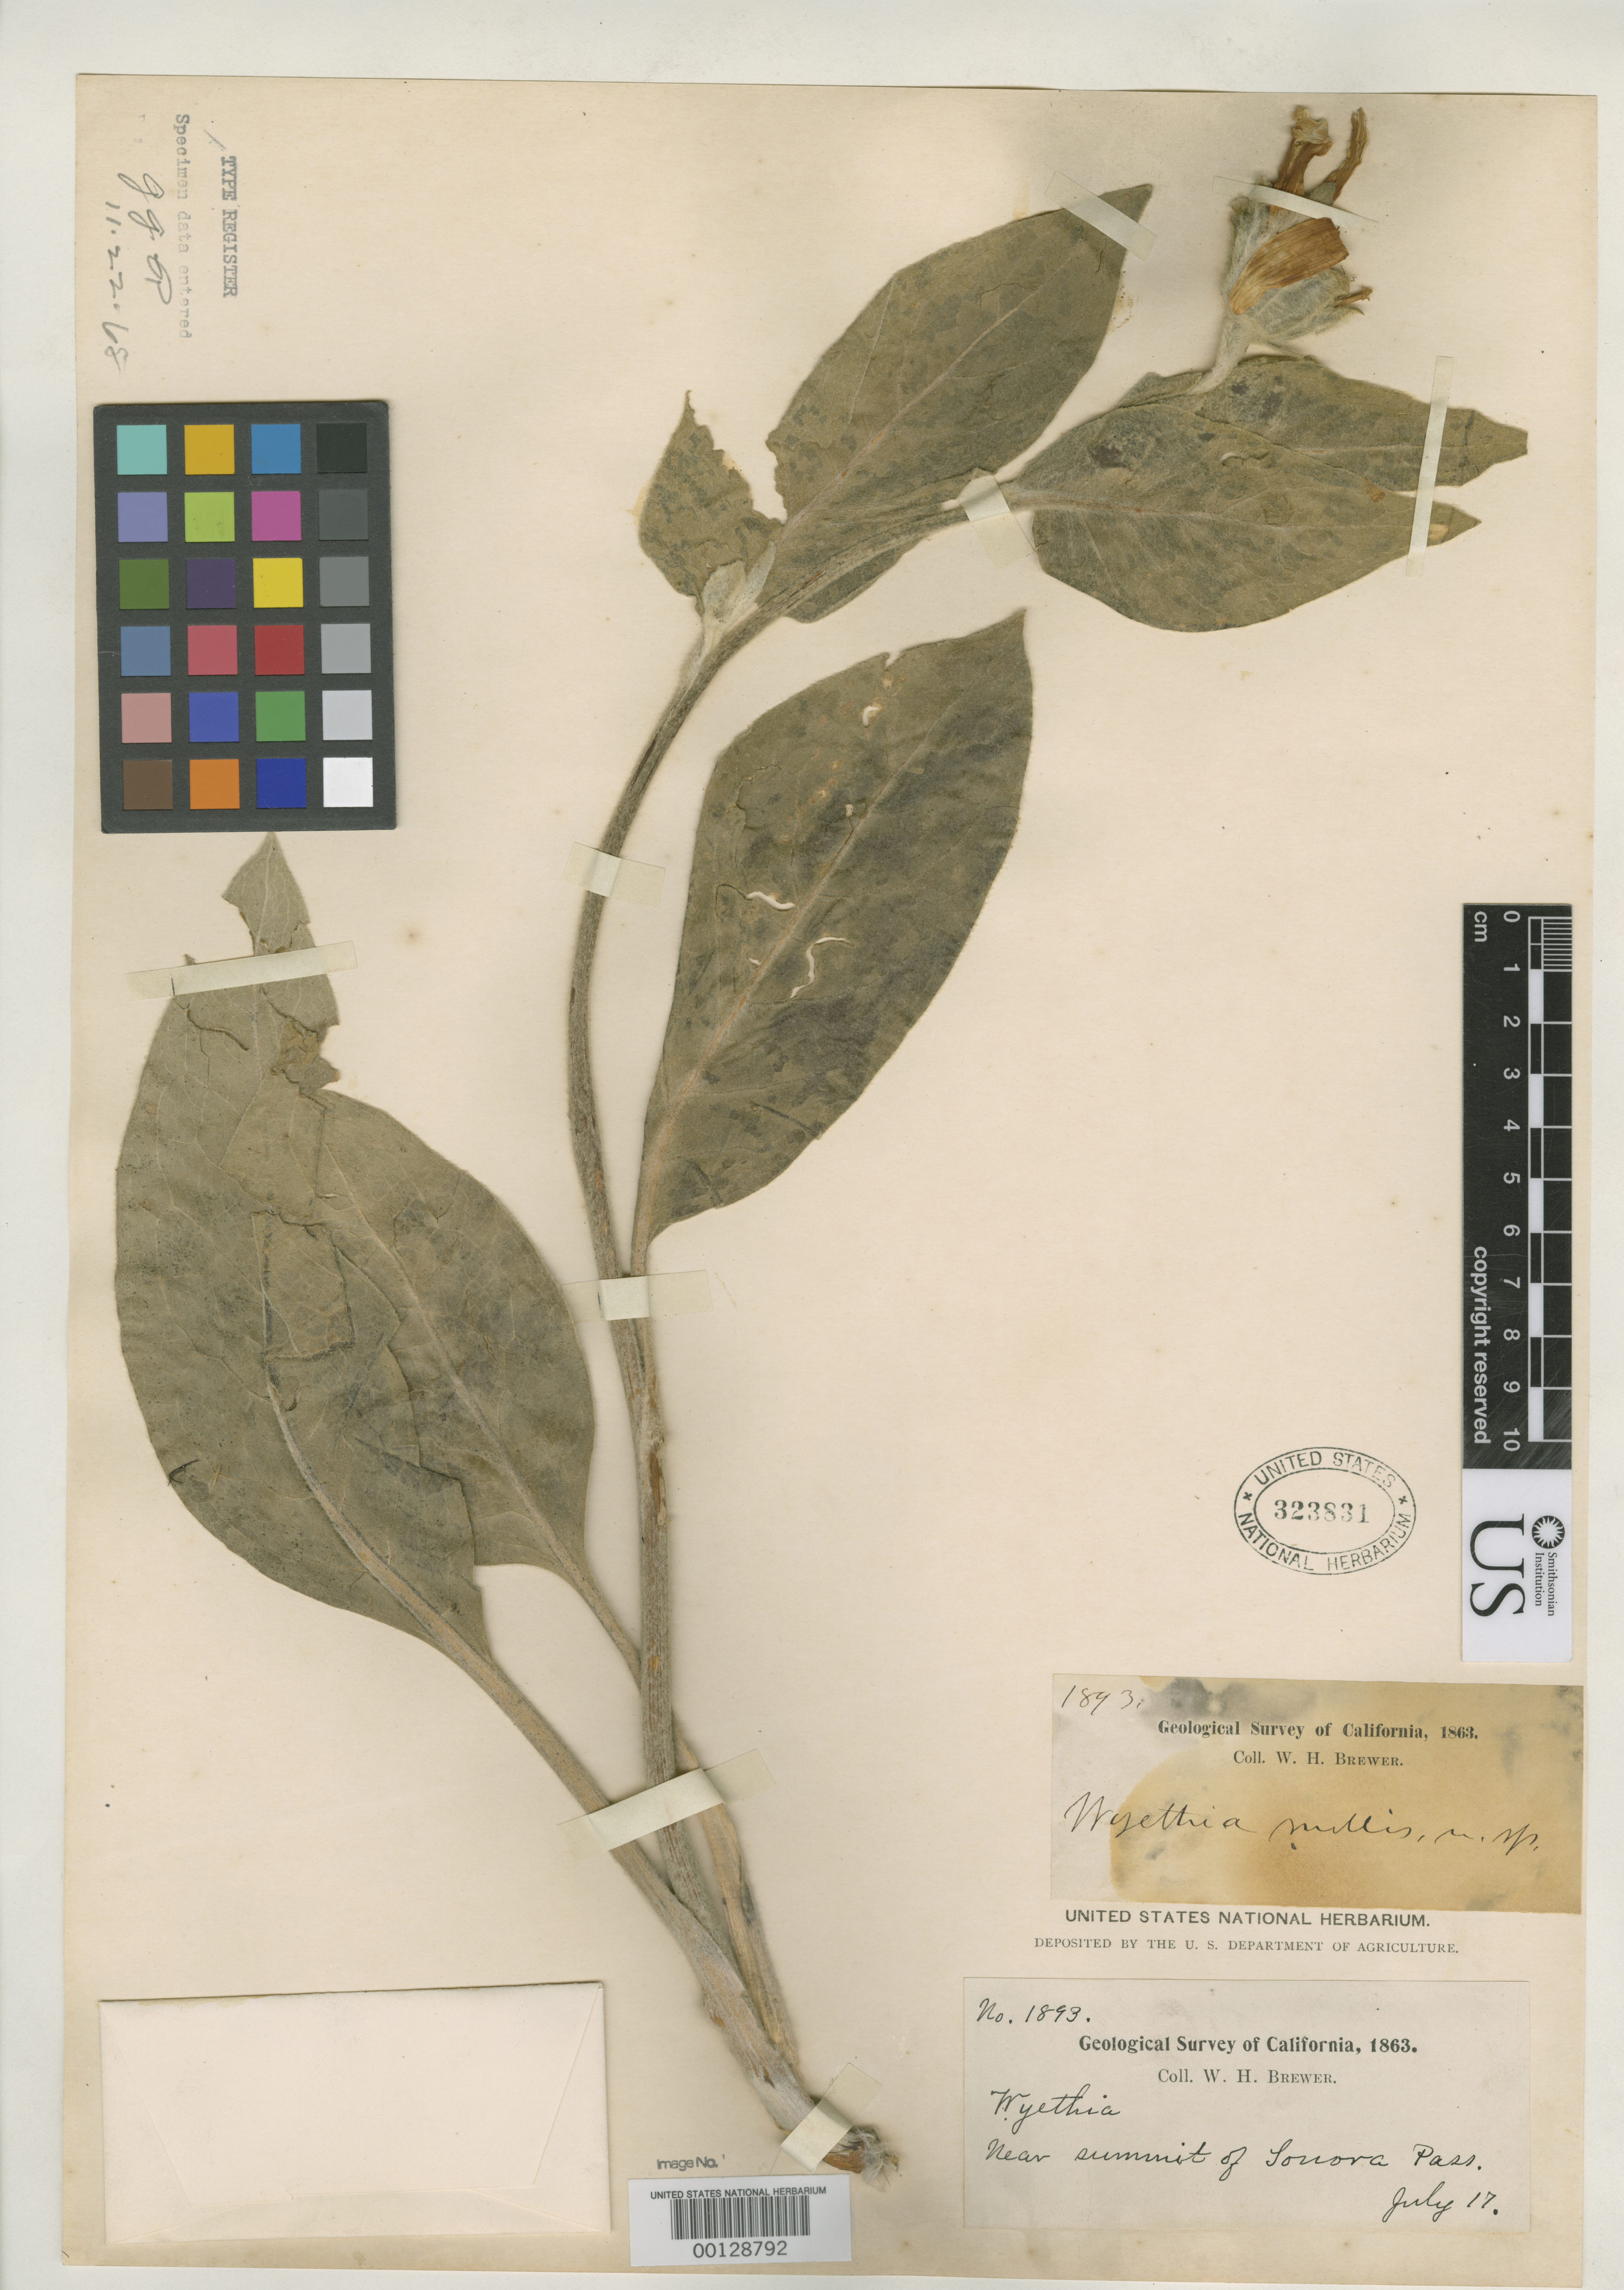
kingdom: Plantae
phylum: Tracheophyta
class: Magnoliopsida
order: Asterales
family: Asteraceae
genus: Wyethia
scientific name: Wyethia mollis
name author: A. Gray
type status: Isosyntype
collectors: W. H. Brewer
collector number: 1893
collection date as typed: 17 Jul 1863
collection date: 1863-07-17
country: United States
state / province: California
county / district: Mono/Tuolumne/Alpine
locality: Near summit of Sonora Pass.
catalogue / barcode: US 323831